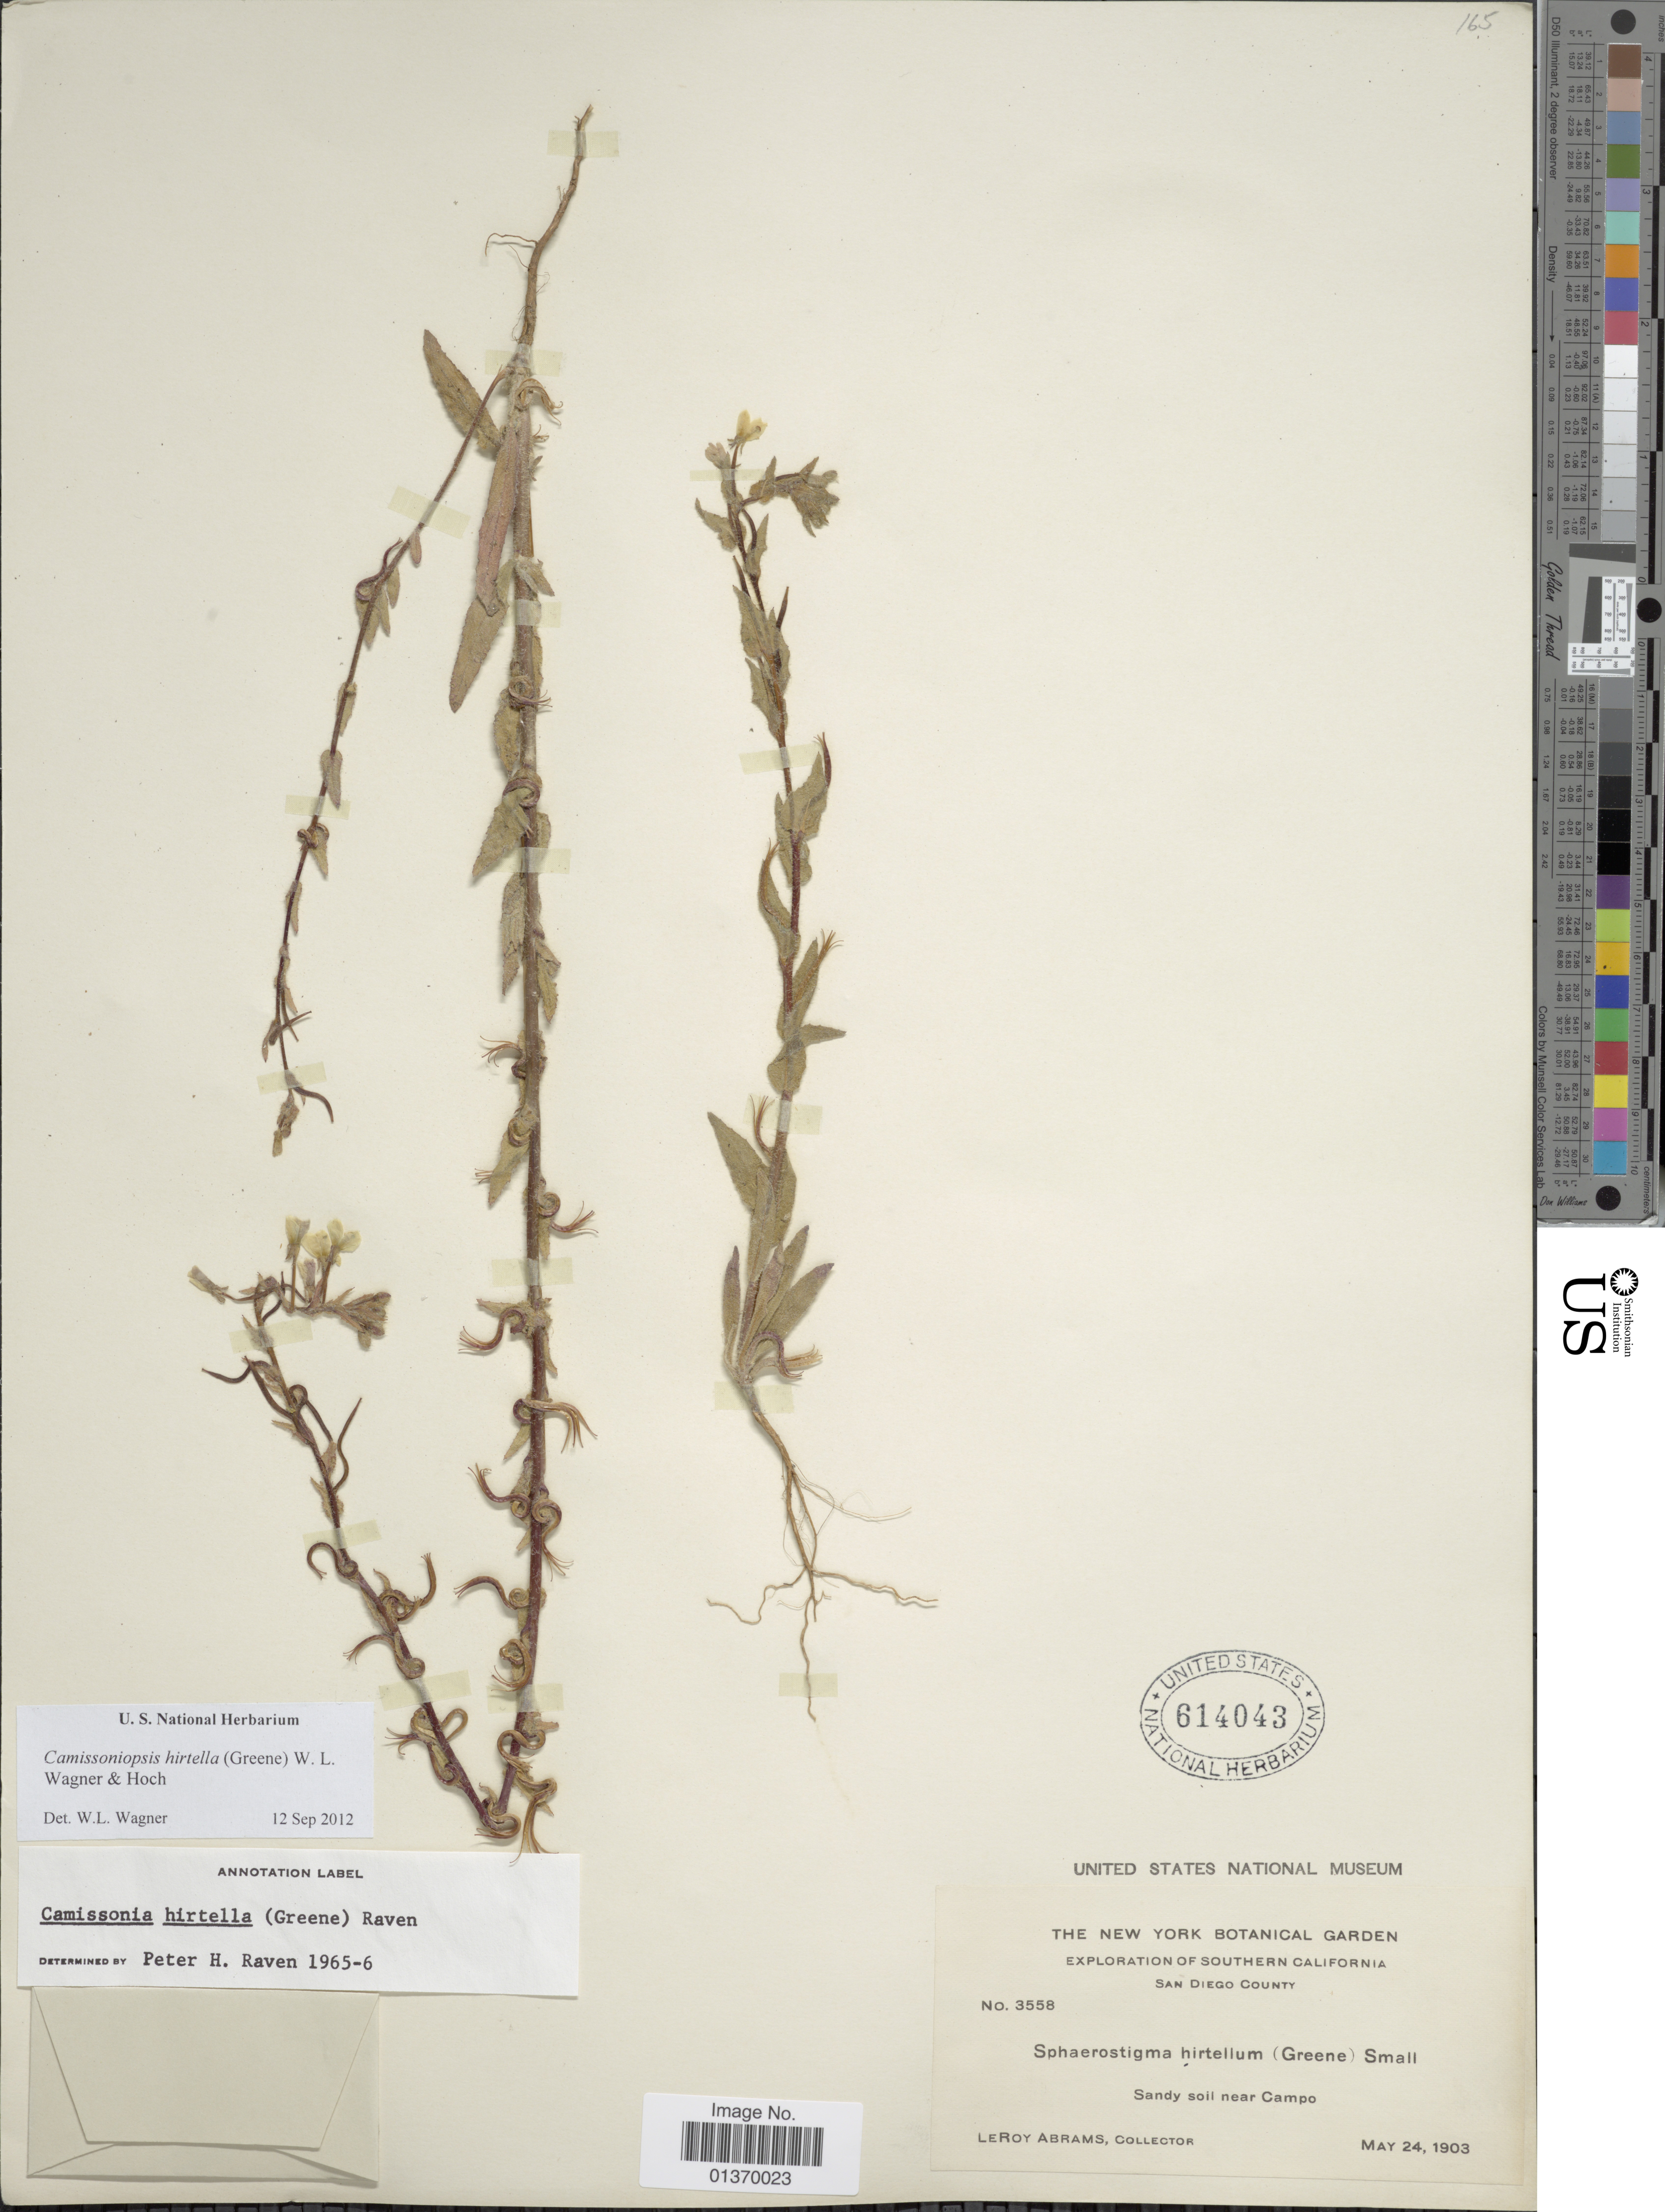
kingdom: Plantae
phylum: Tracheophyta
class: Magnoliopsida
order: Myrtales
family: Onagraceae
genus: Camissoniopsis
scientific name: Camissoniopsis hirtella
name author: (Greene) W.L. Wagner & Hoch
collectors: L. Abrams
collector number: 3558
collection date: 1903-05-24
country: United States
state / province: California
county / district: San Diego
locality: Southern California, San Diego County, Sandy soil near Campo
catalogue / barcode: US 614043